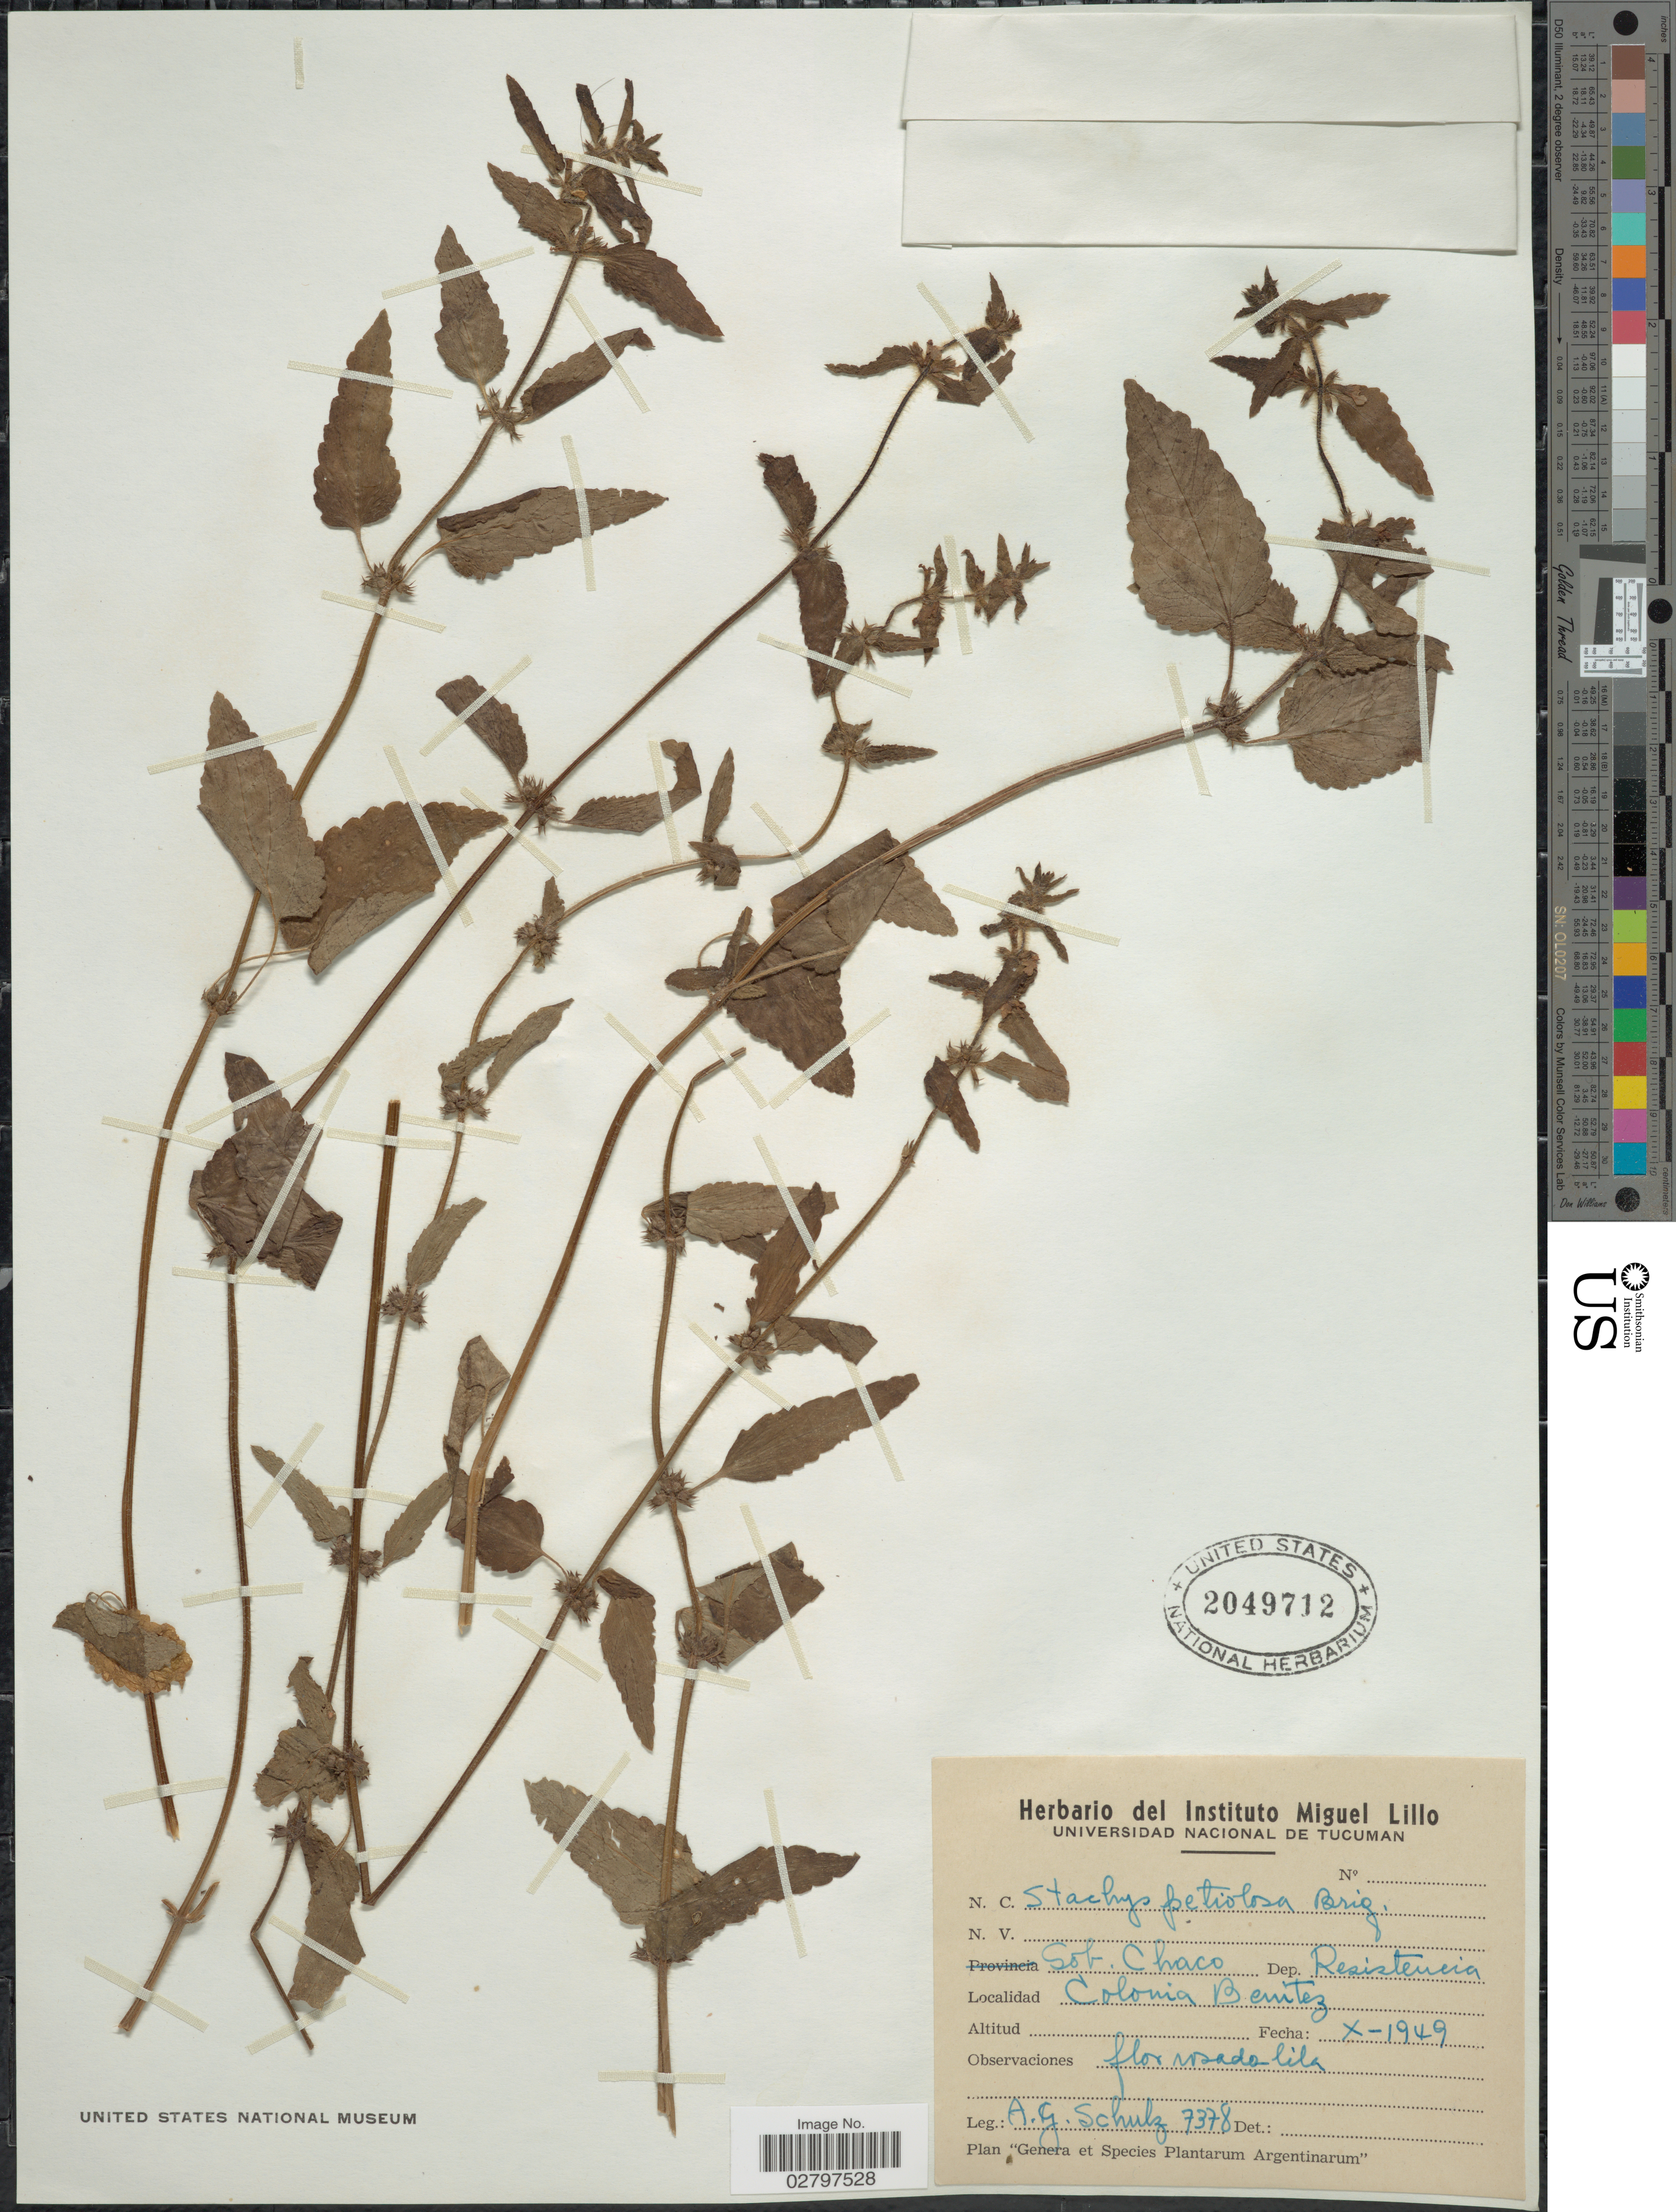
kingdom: Plantae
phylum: Tracheophyta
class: Magnoliopsida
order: Lamiales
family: Lamiaceae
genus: Stachys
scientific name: Stachys petiolosa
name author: Briq.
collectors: A. G. Schulz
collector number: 7378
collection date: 1949-10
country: Argentina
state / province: Chaco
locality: Sob. Chaco, Dep. Resistencia, Colonia Benitez.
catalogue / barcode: US 2049712